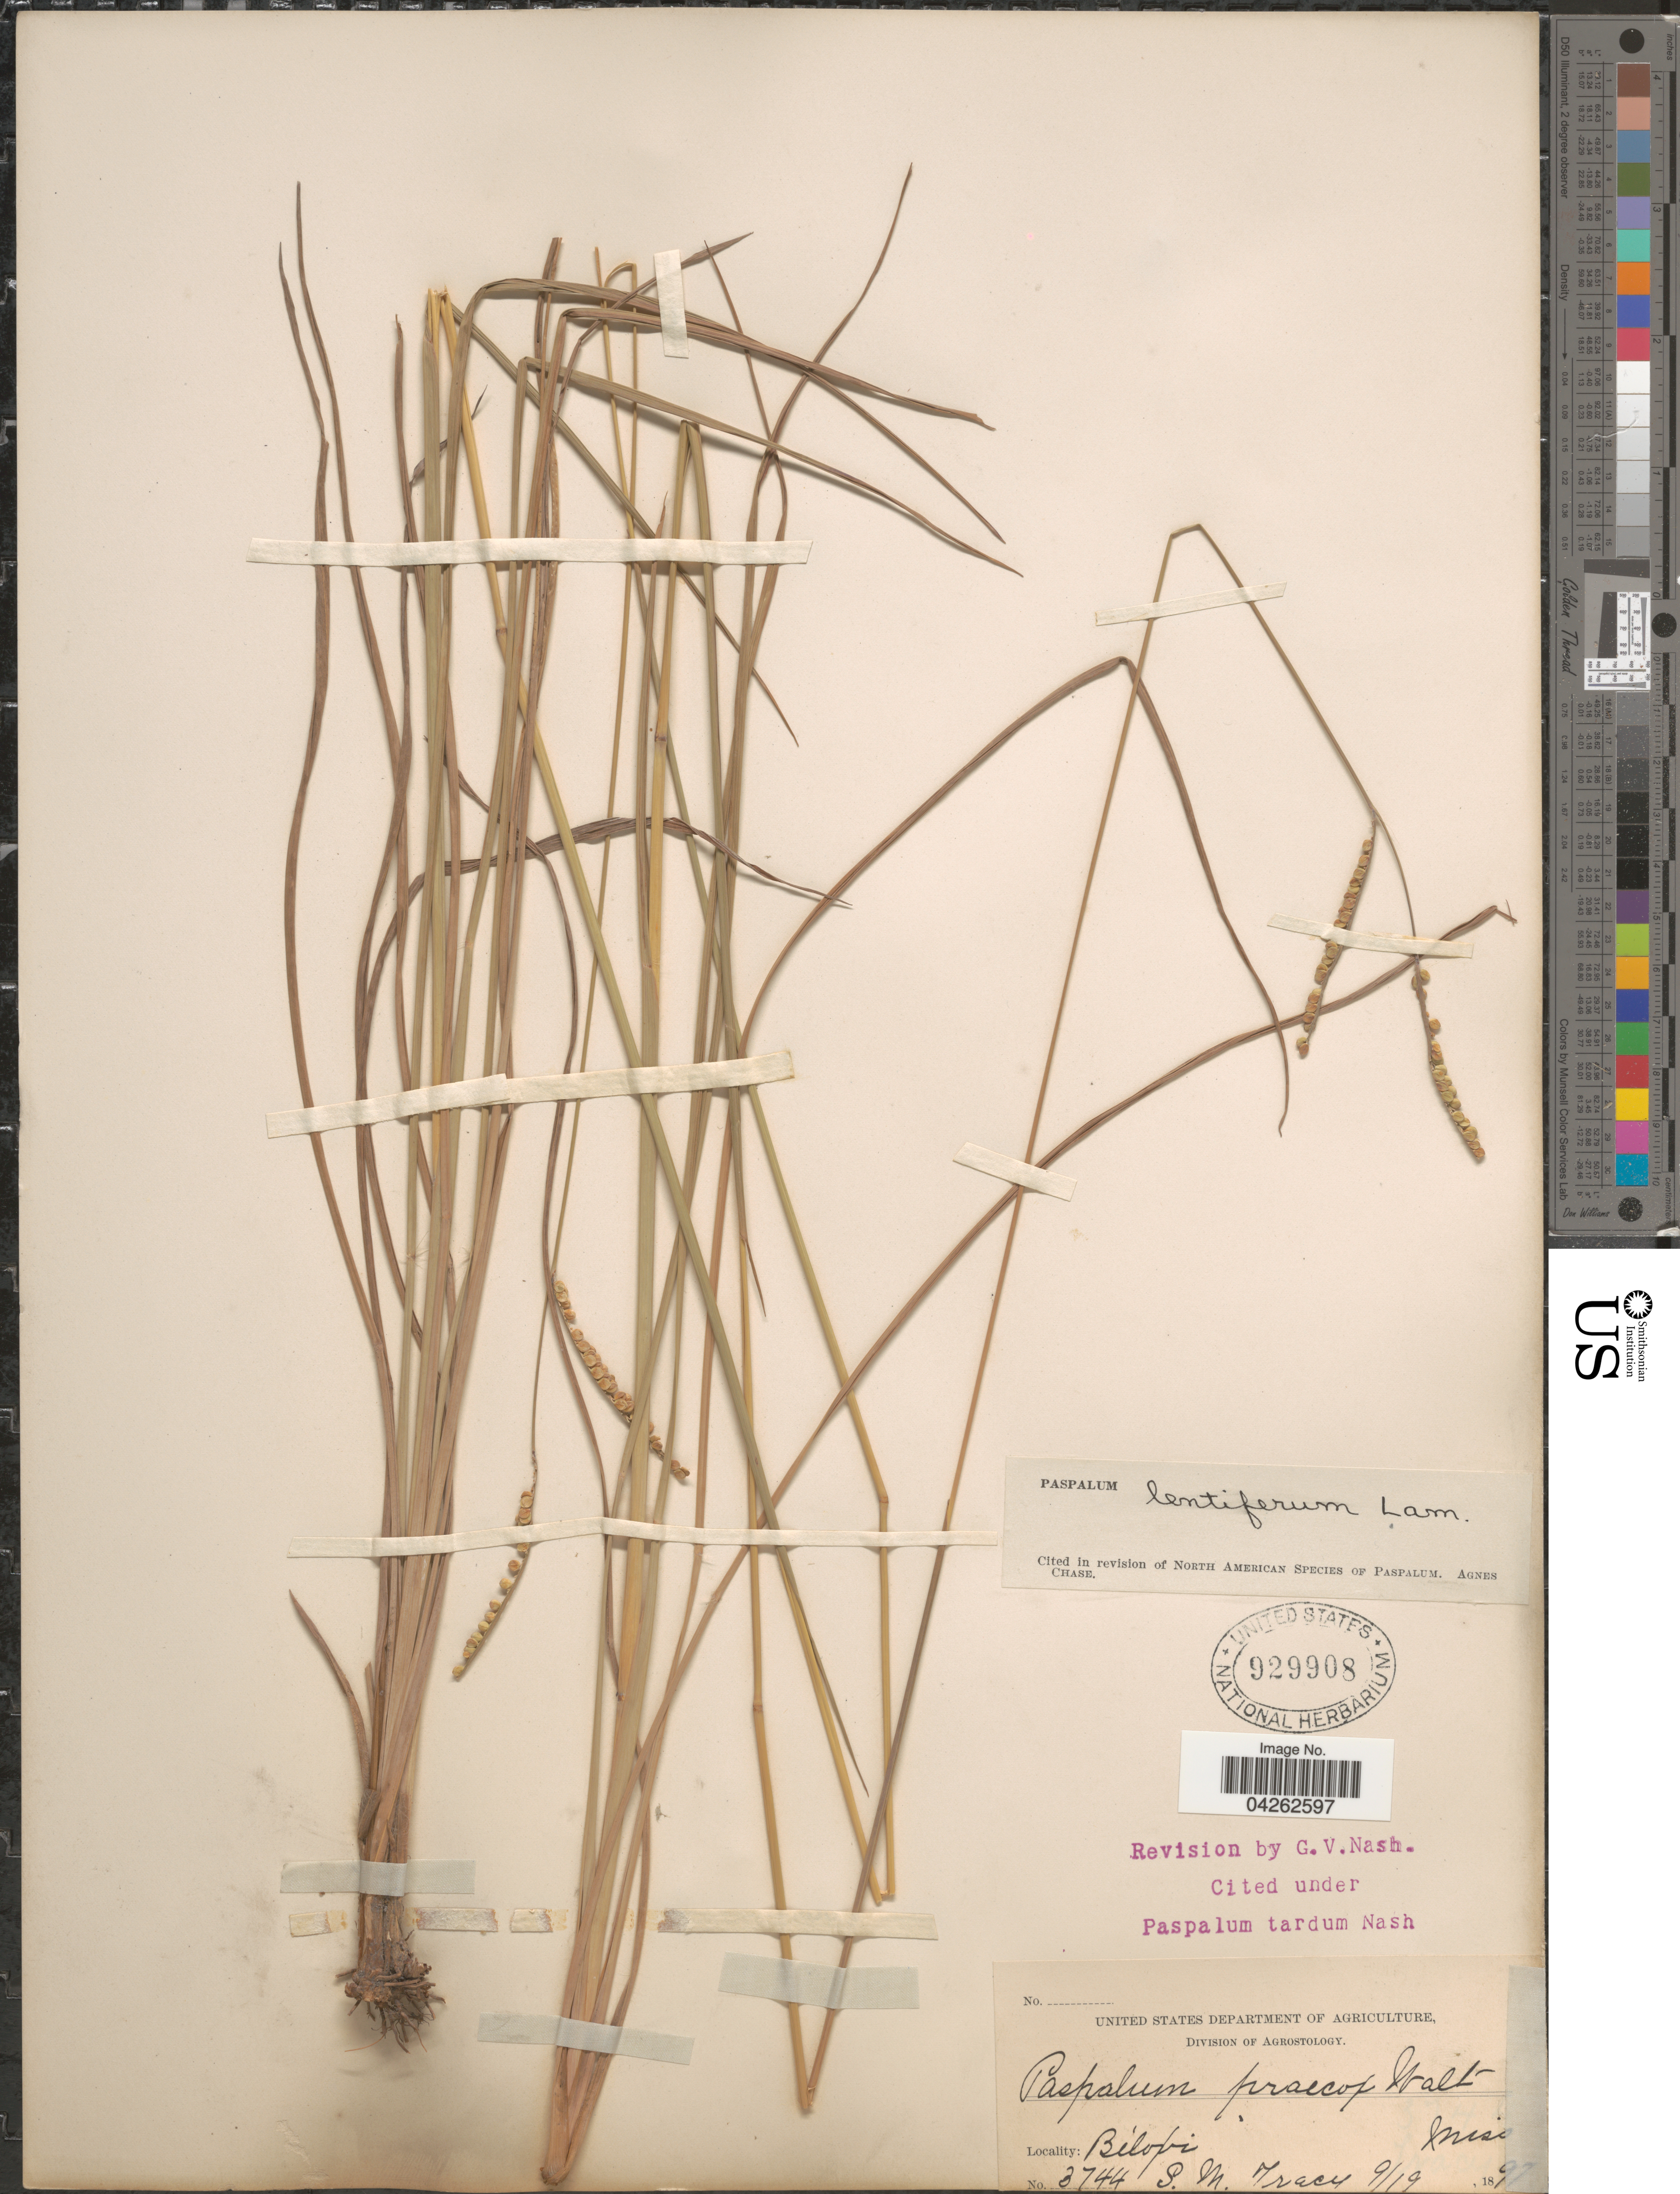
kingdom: Plantae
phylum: Tracheophyta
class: Liliopsida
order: Poales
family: Poaceae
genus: Paspalum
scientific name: Paspalum lentiferum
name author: Lam.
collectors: S. M. Tracy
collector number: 3744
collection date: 1897-09-19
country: United States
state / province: Mississippi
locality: Biloxi.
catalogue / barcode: US 929908